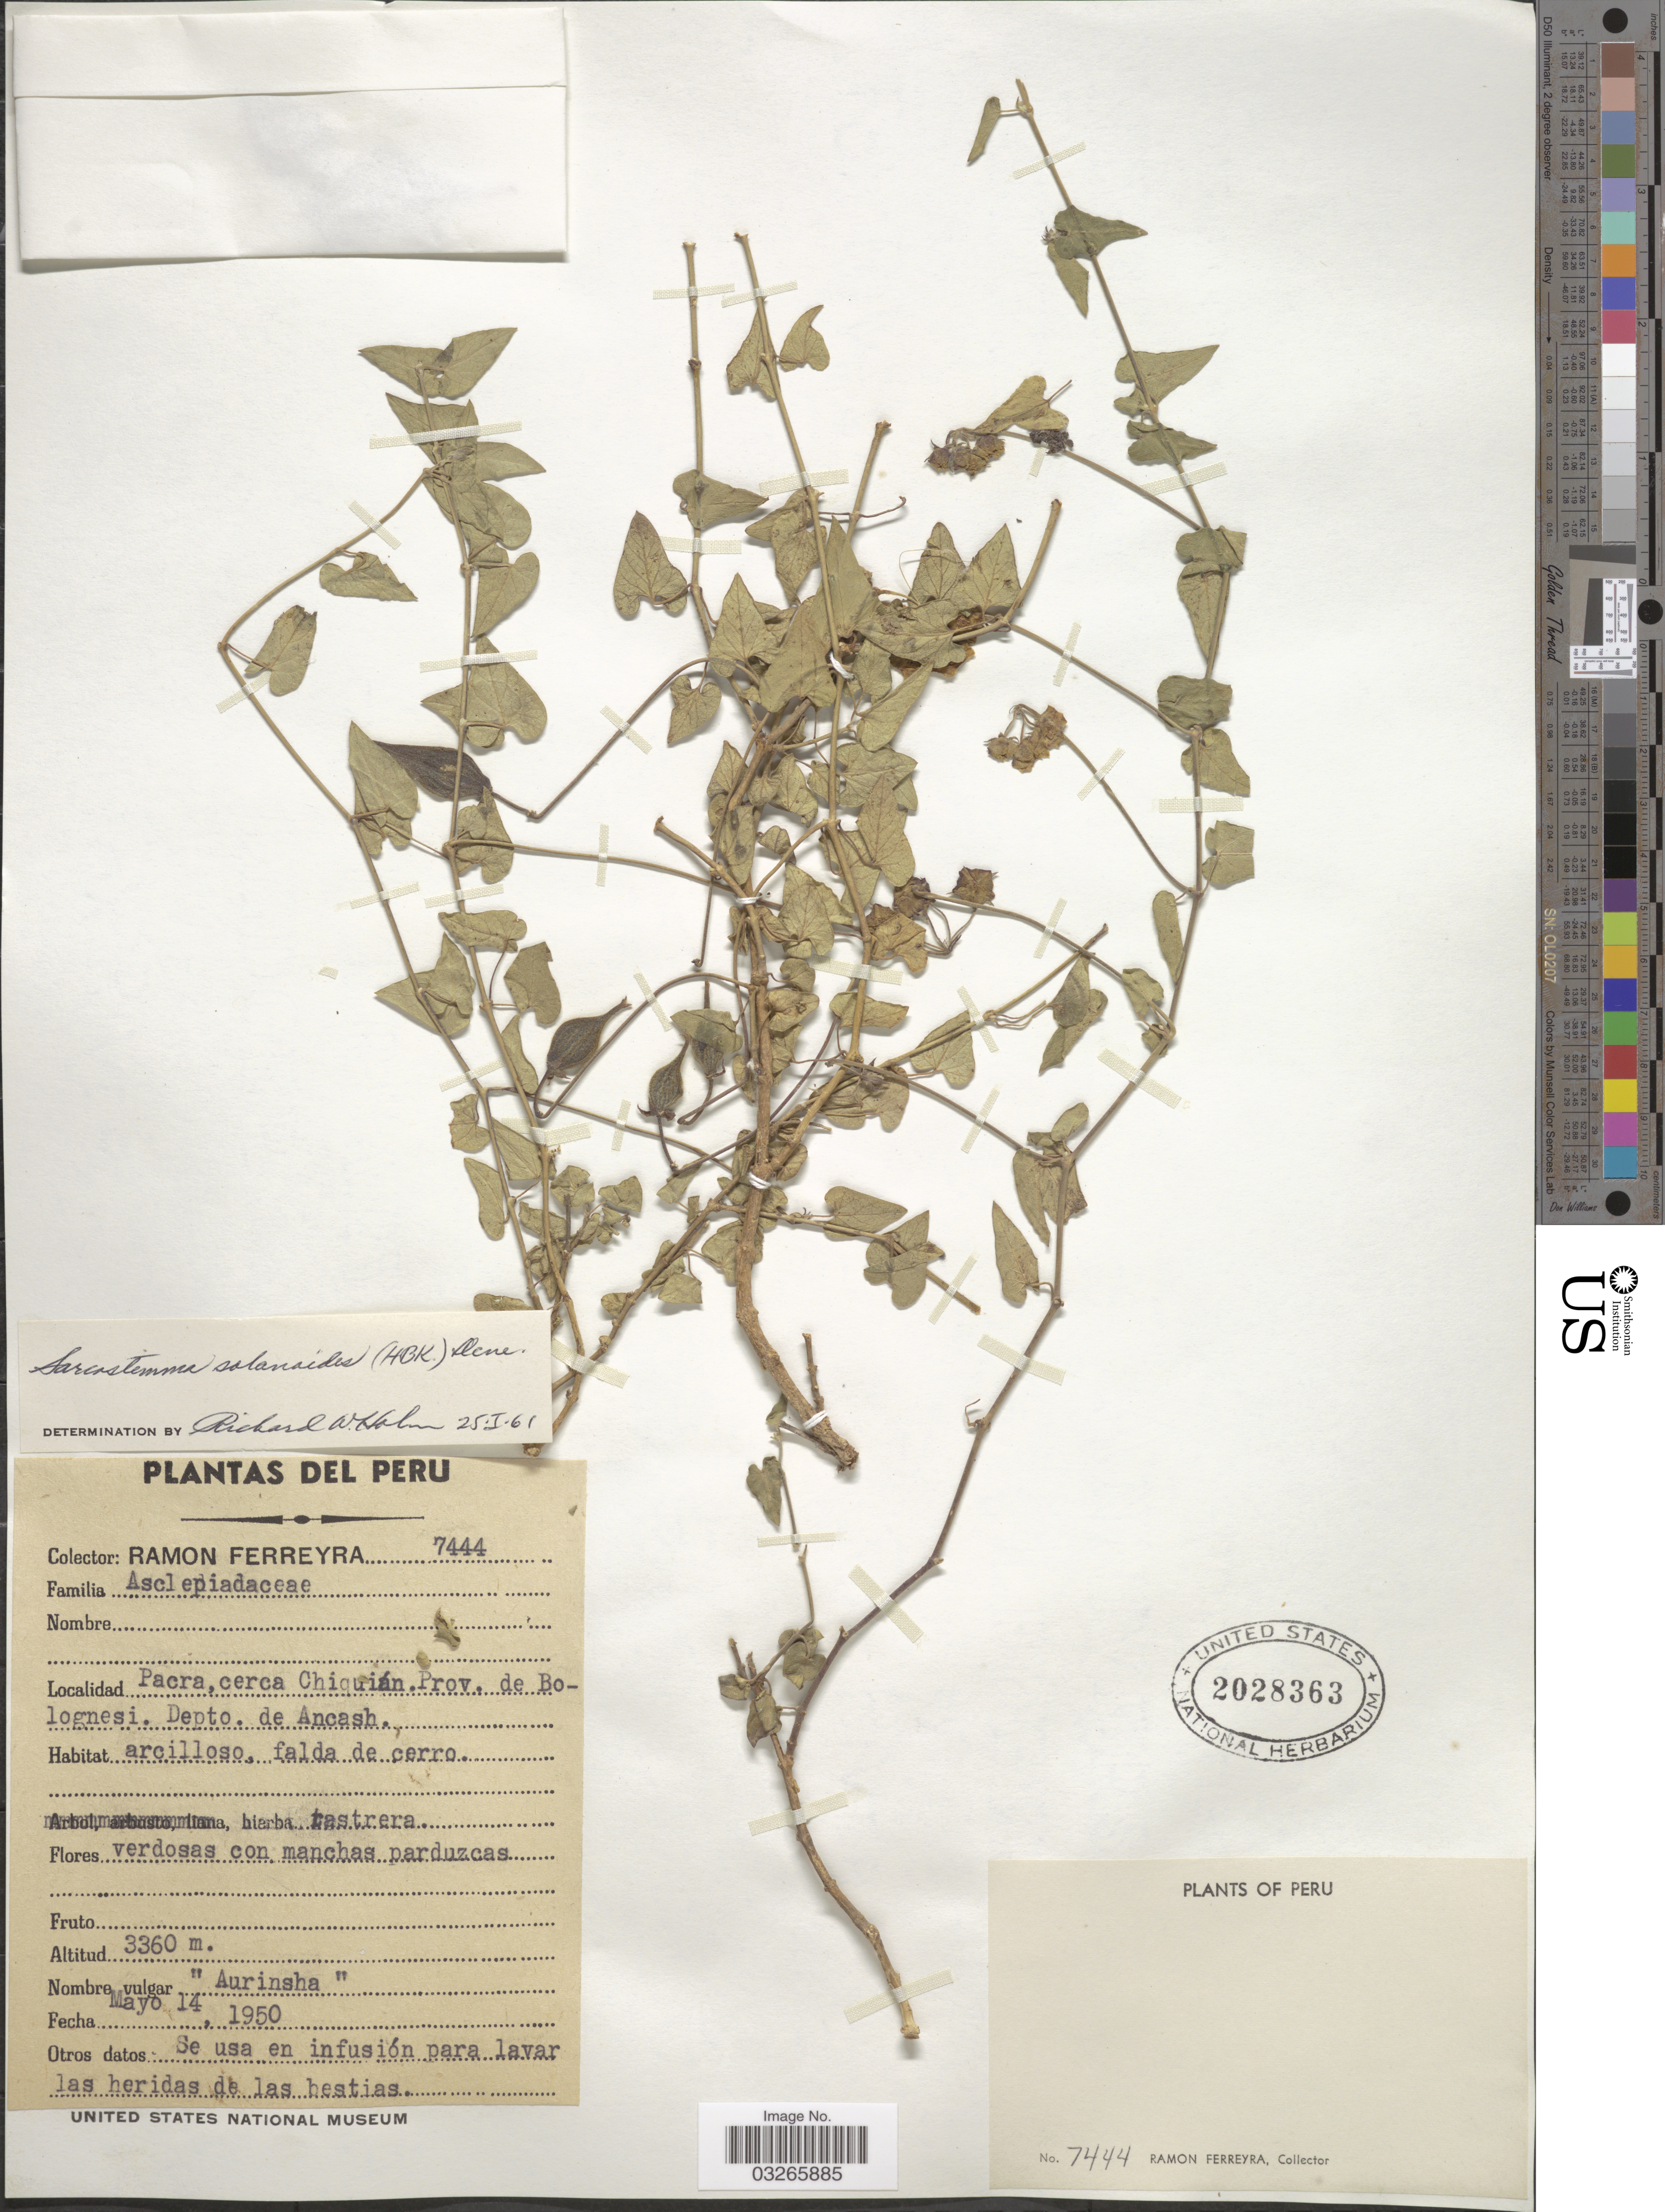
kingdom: Plantae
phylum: Tracheophyta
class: Magnoliopsida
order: Gentianales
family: Apocynaceae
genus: Sarcostemma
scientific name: Sarcostemma solanoides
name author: (Kunth) Decne.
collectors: R. A. Ferreyra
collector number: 7444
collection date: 1950-05-14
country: Peru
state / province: Ancash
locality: Pacra, cerca Chiquián. Prov. de Bolognesi. Depto. de Ancash.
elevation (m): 3360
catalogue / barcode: US 2028363